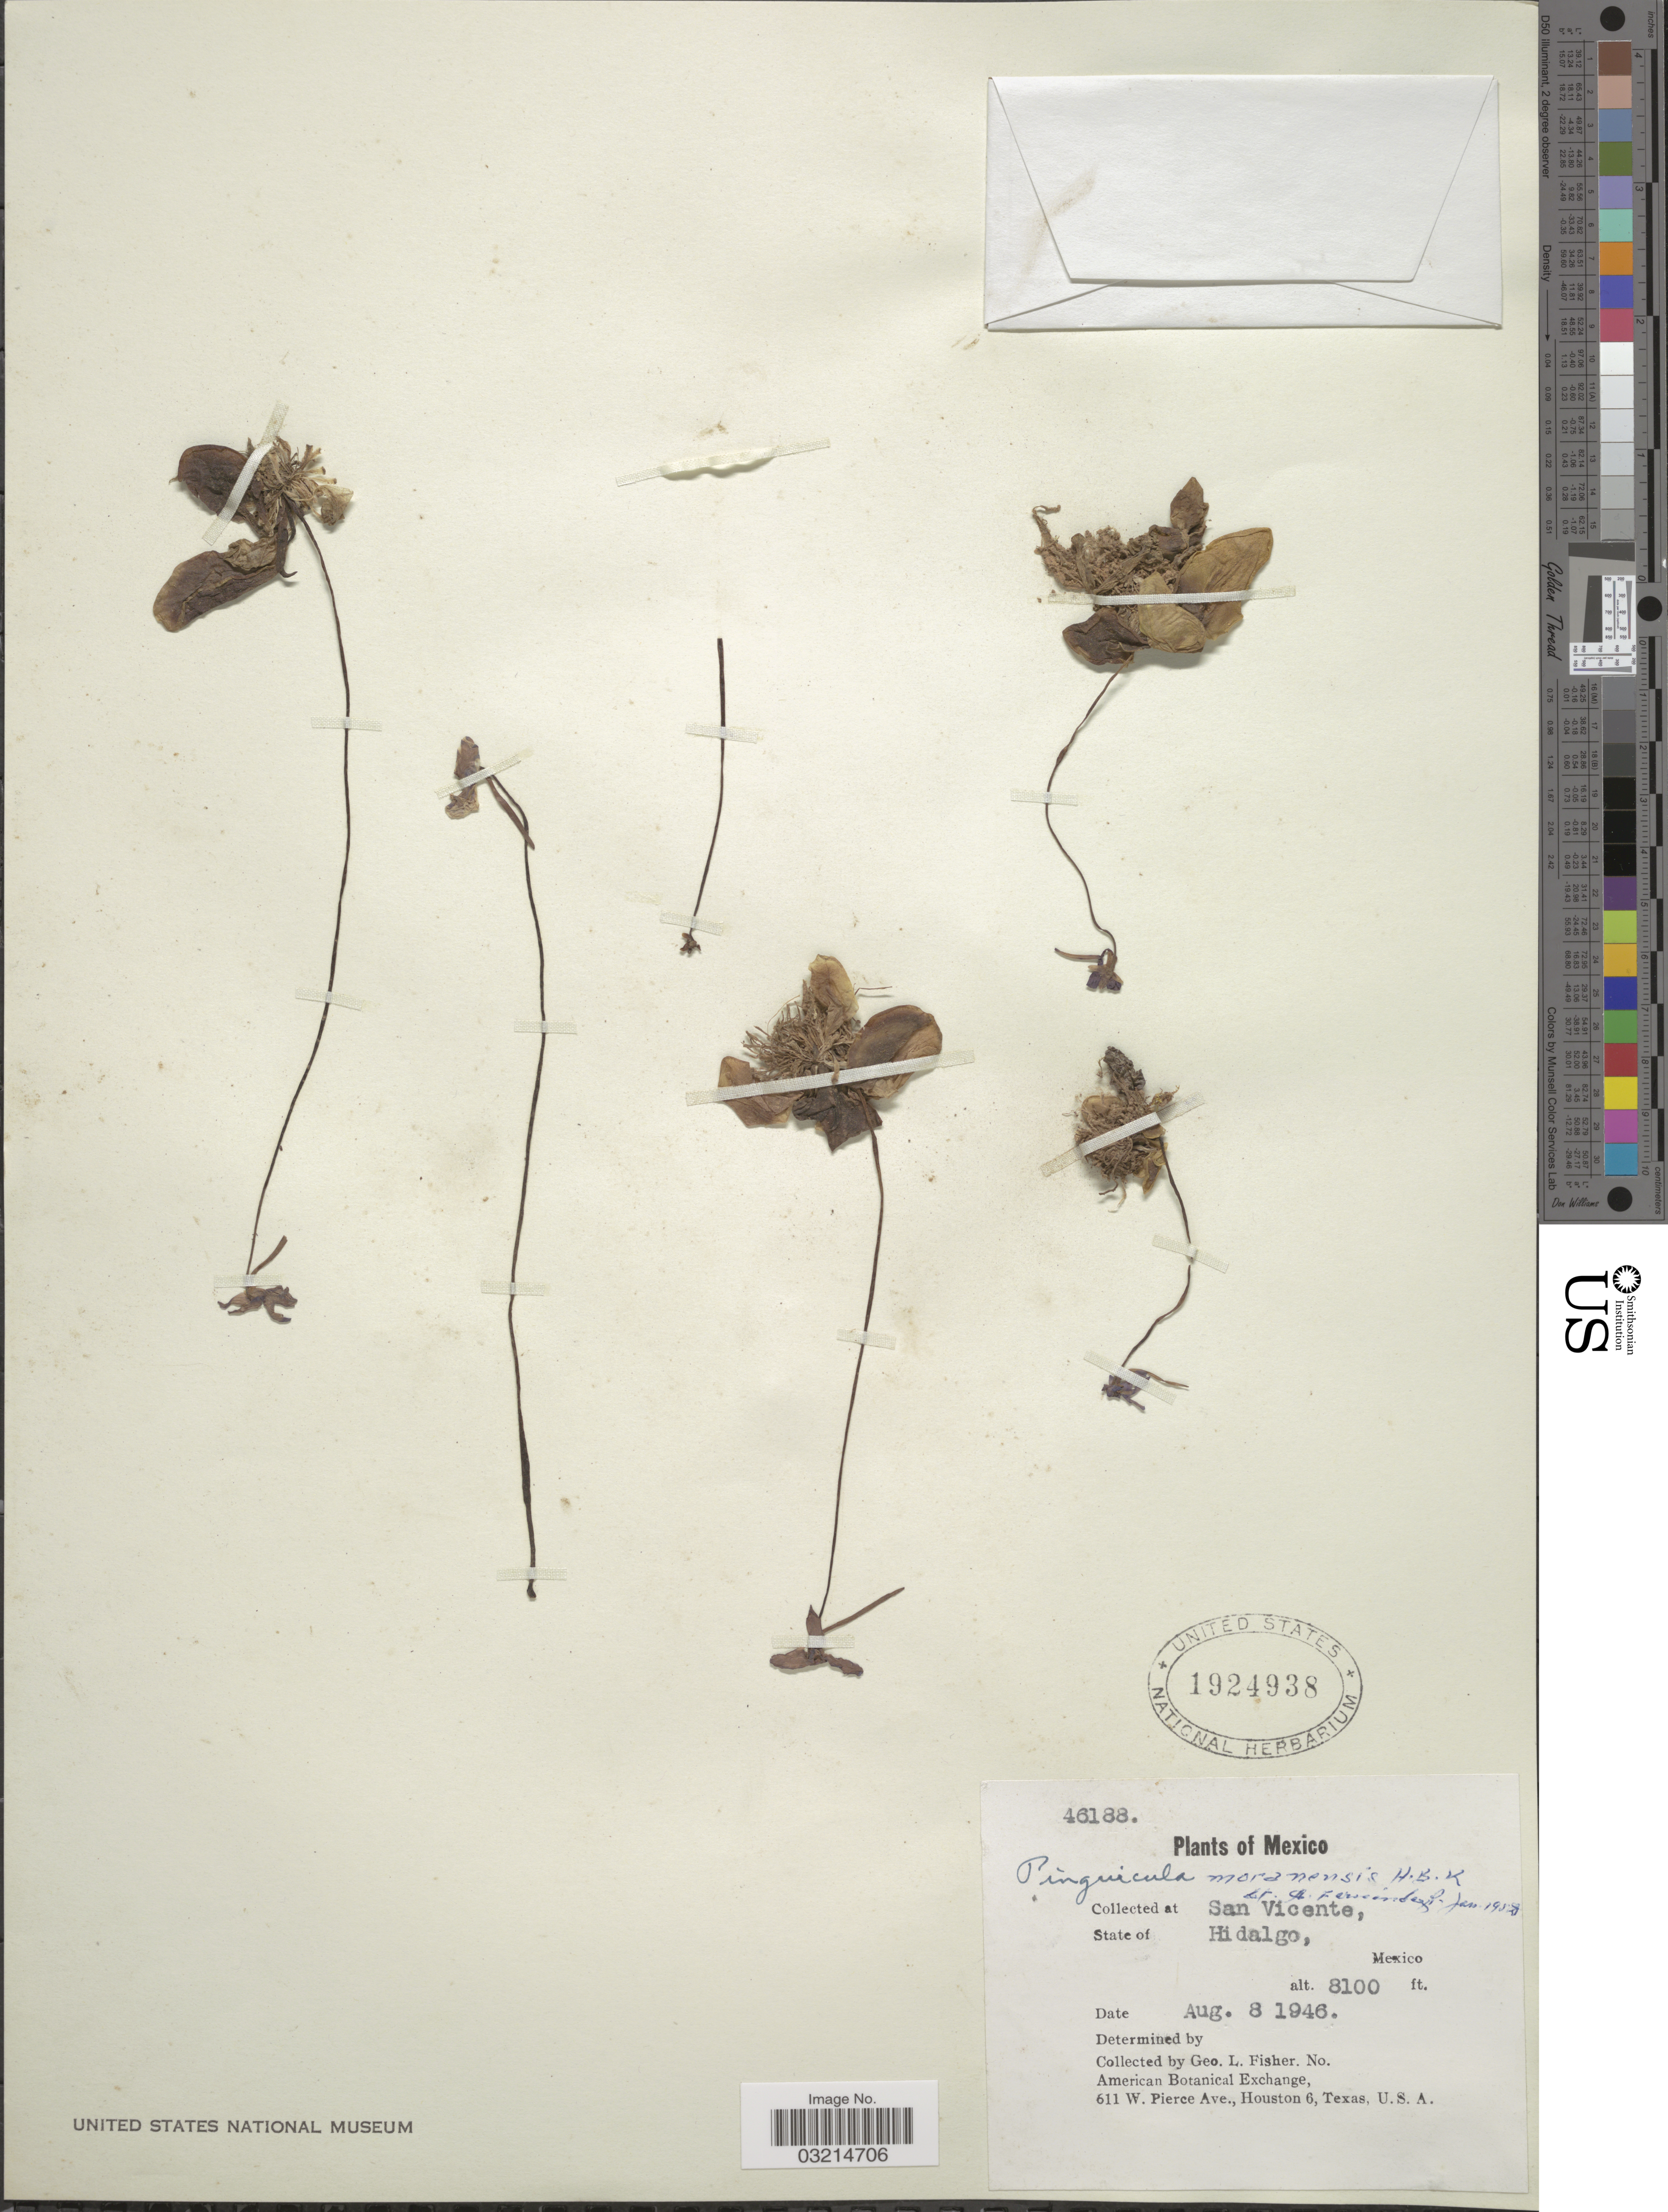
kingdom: Plantae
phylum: Tracheophyta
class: Magnoliopsida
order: Lamiales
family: Lentibulariaceae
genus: Pinguicula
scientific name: Pinguicula moranensis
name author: Kunth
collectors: G. L. Fisher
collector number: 46188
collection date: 1946-08-08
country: Mexico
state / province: Hidalgo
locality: San Vicente.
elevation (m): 2469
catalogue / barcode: US 1924938